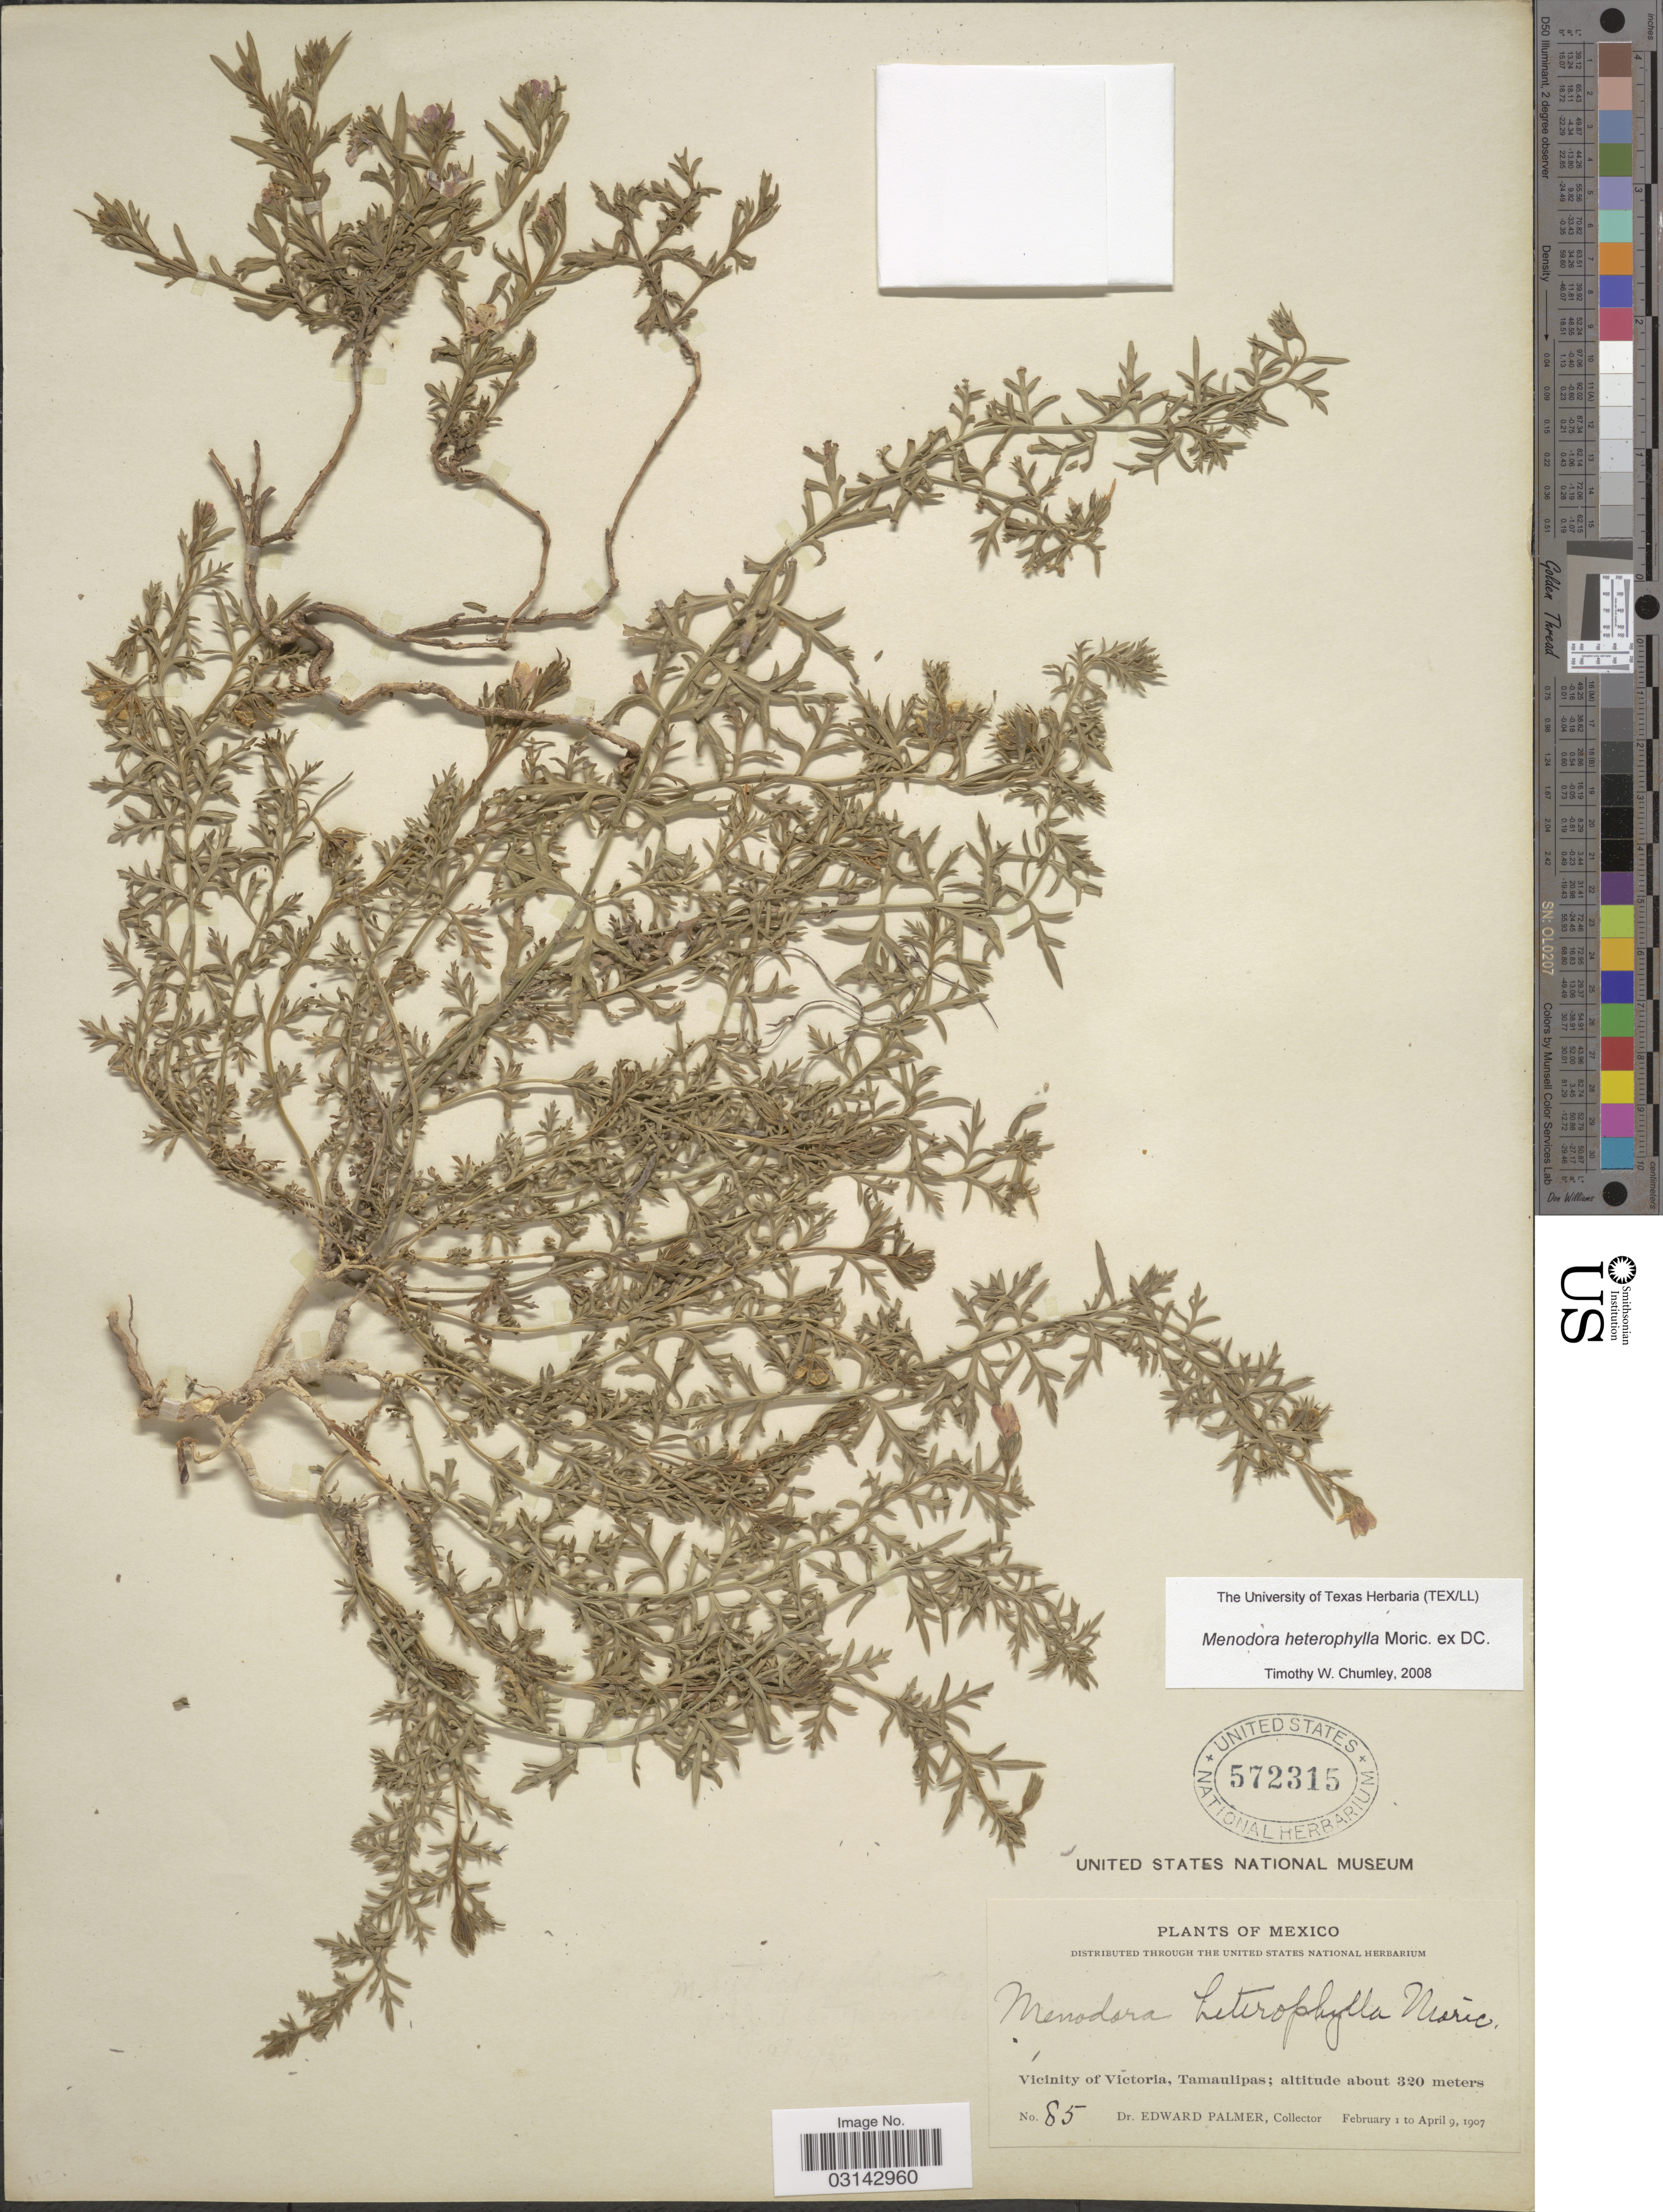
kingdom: Plantae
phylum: Tracheophyta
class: Magnoliopsida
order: Lamiales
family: Oleaceae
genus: Menodora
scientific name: Menodora heterophylla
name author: Moric. ex A. DC.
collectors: E. Palmer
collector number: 85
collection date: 1907-02-01/1907-04-09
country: Mexico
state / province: Tamaulipas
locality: Vicinity of Victoria.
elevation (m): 320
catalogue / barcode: US 572315